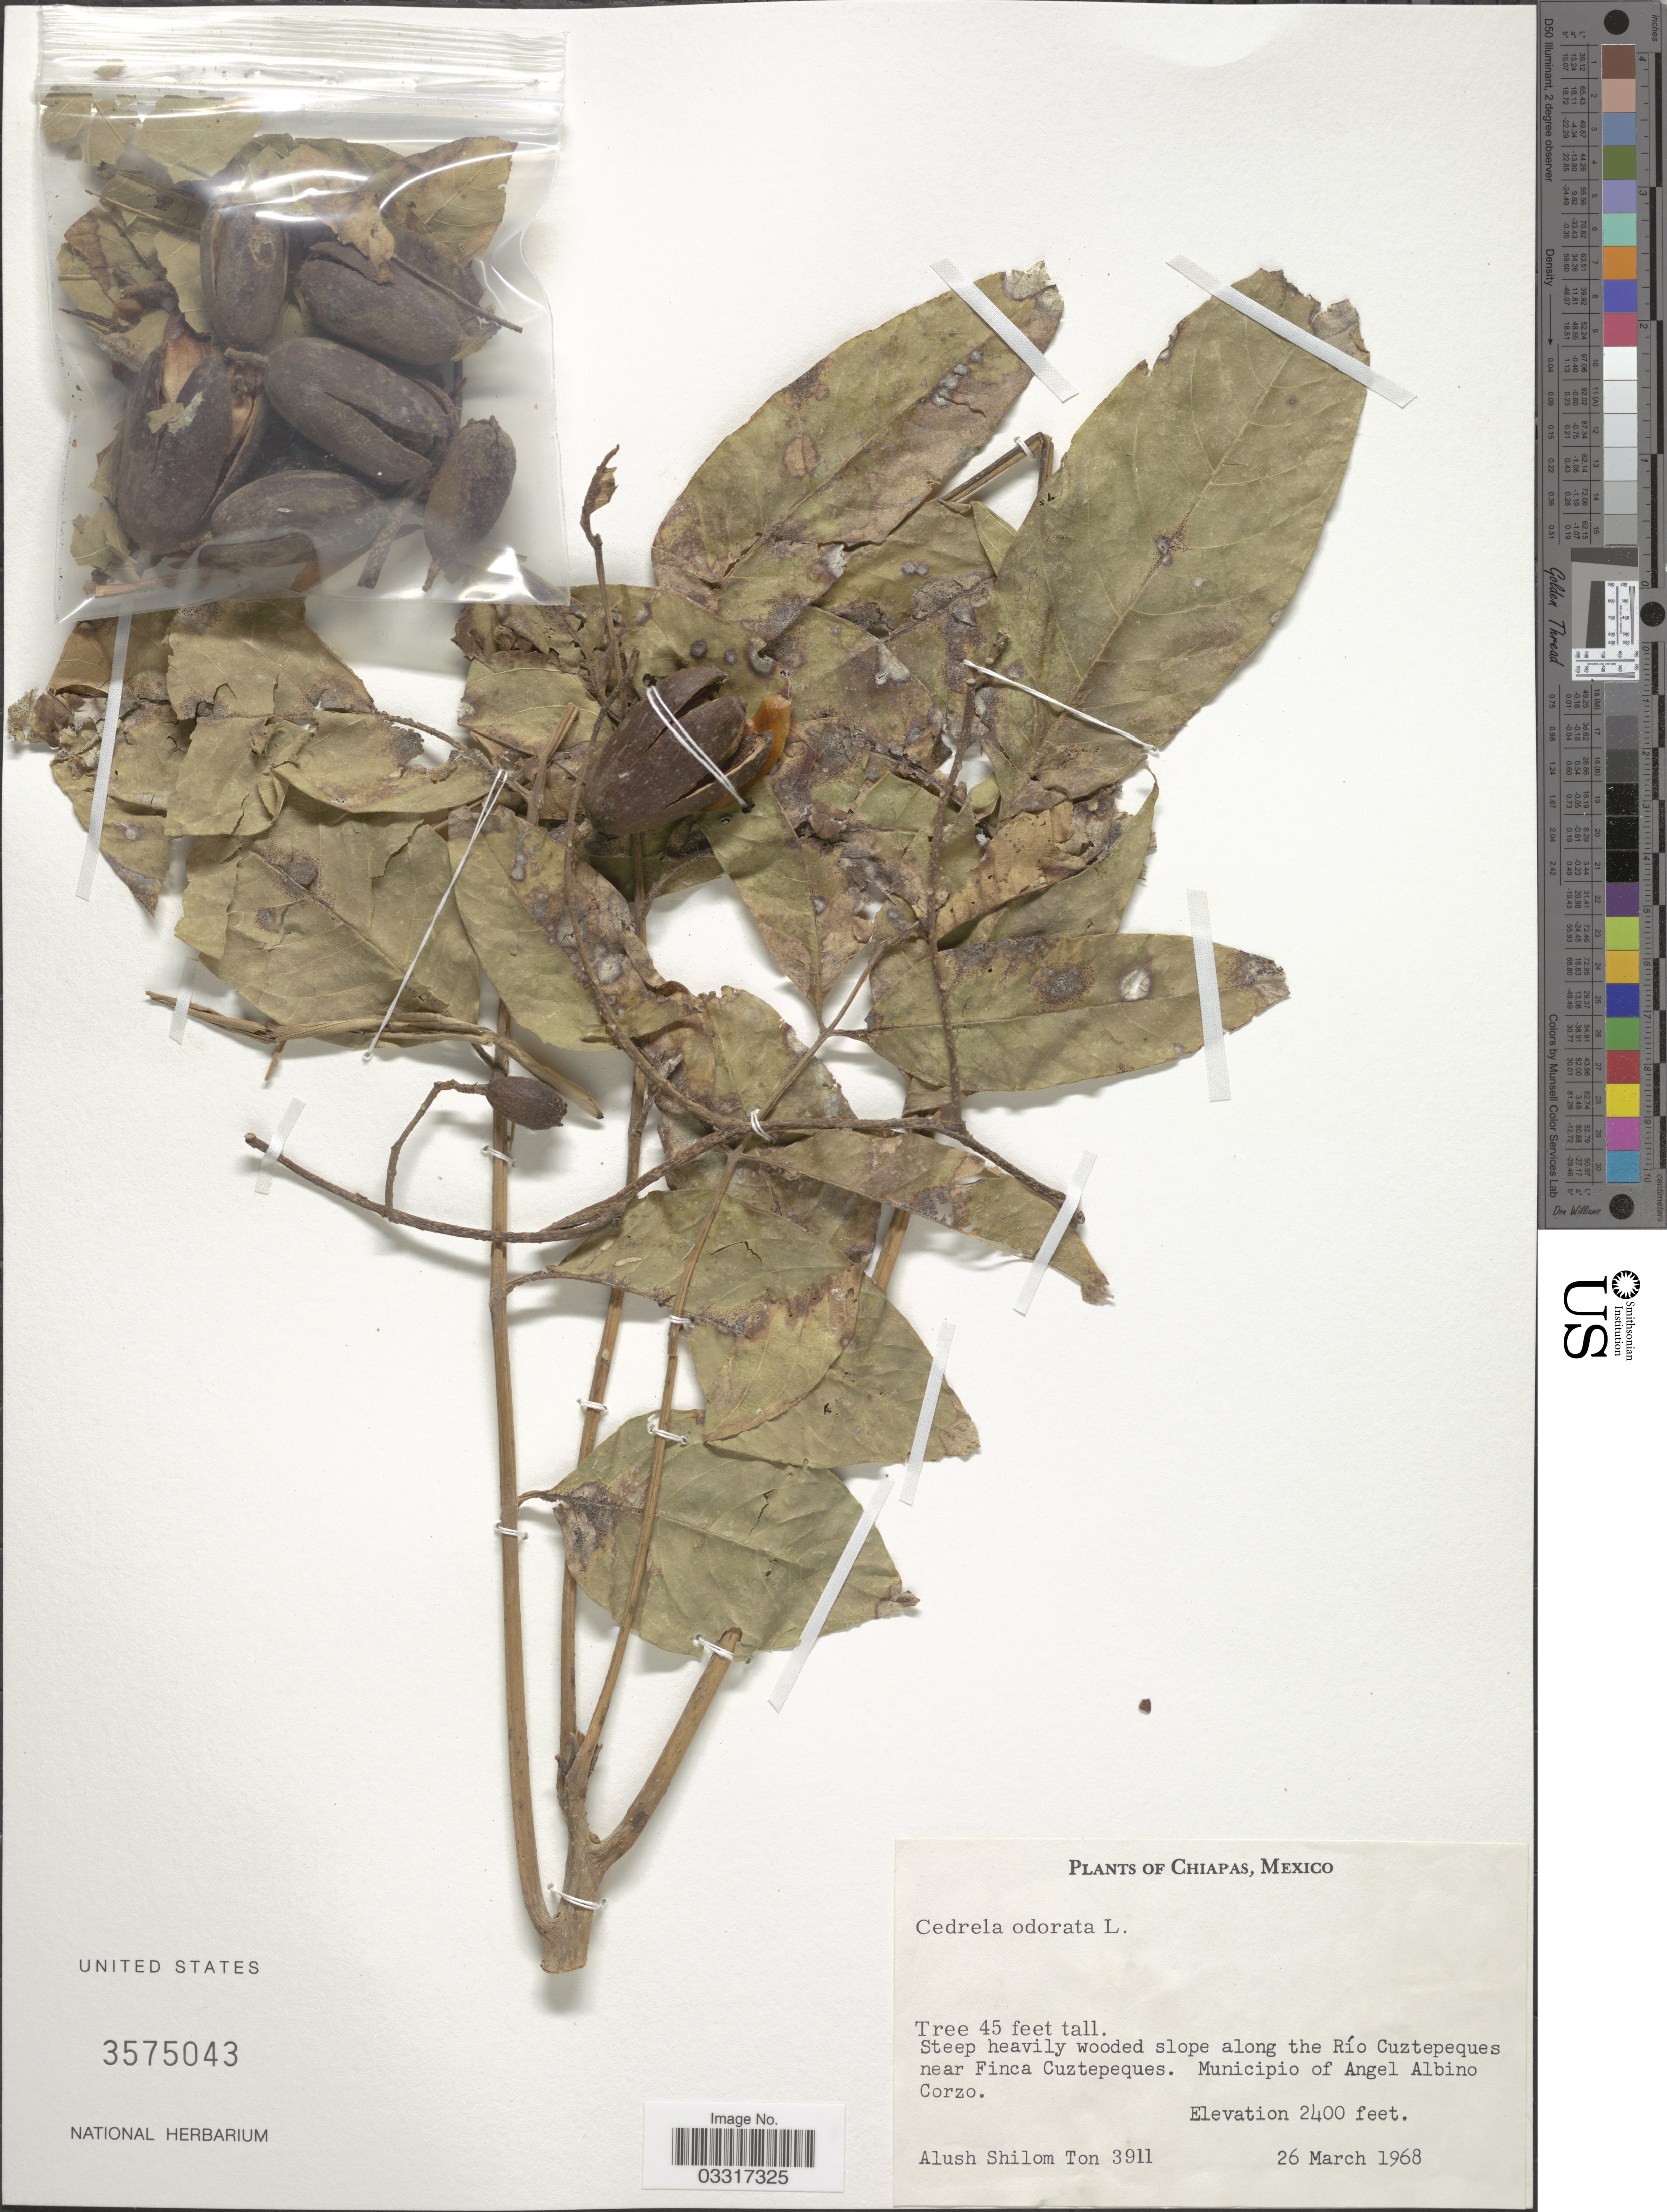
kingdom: Plantae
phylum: Tracheophyta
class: Magnoliopsida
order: Sapindales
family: Meliaceae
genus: Cedrela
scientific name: Cedrela odorata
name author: L.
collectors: A. M. Ton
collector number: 3911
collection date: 1968-03-26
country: Mexico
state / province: Chiapas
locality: Steep heavily wooded slope along the Río Cuztepeques near Finca Cuztepeques. Municipio of Angel Albino Corzo.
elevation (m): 732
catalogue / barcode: US 3575043